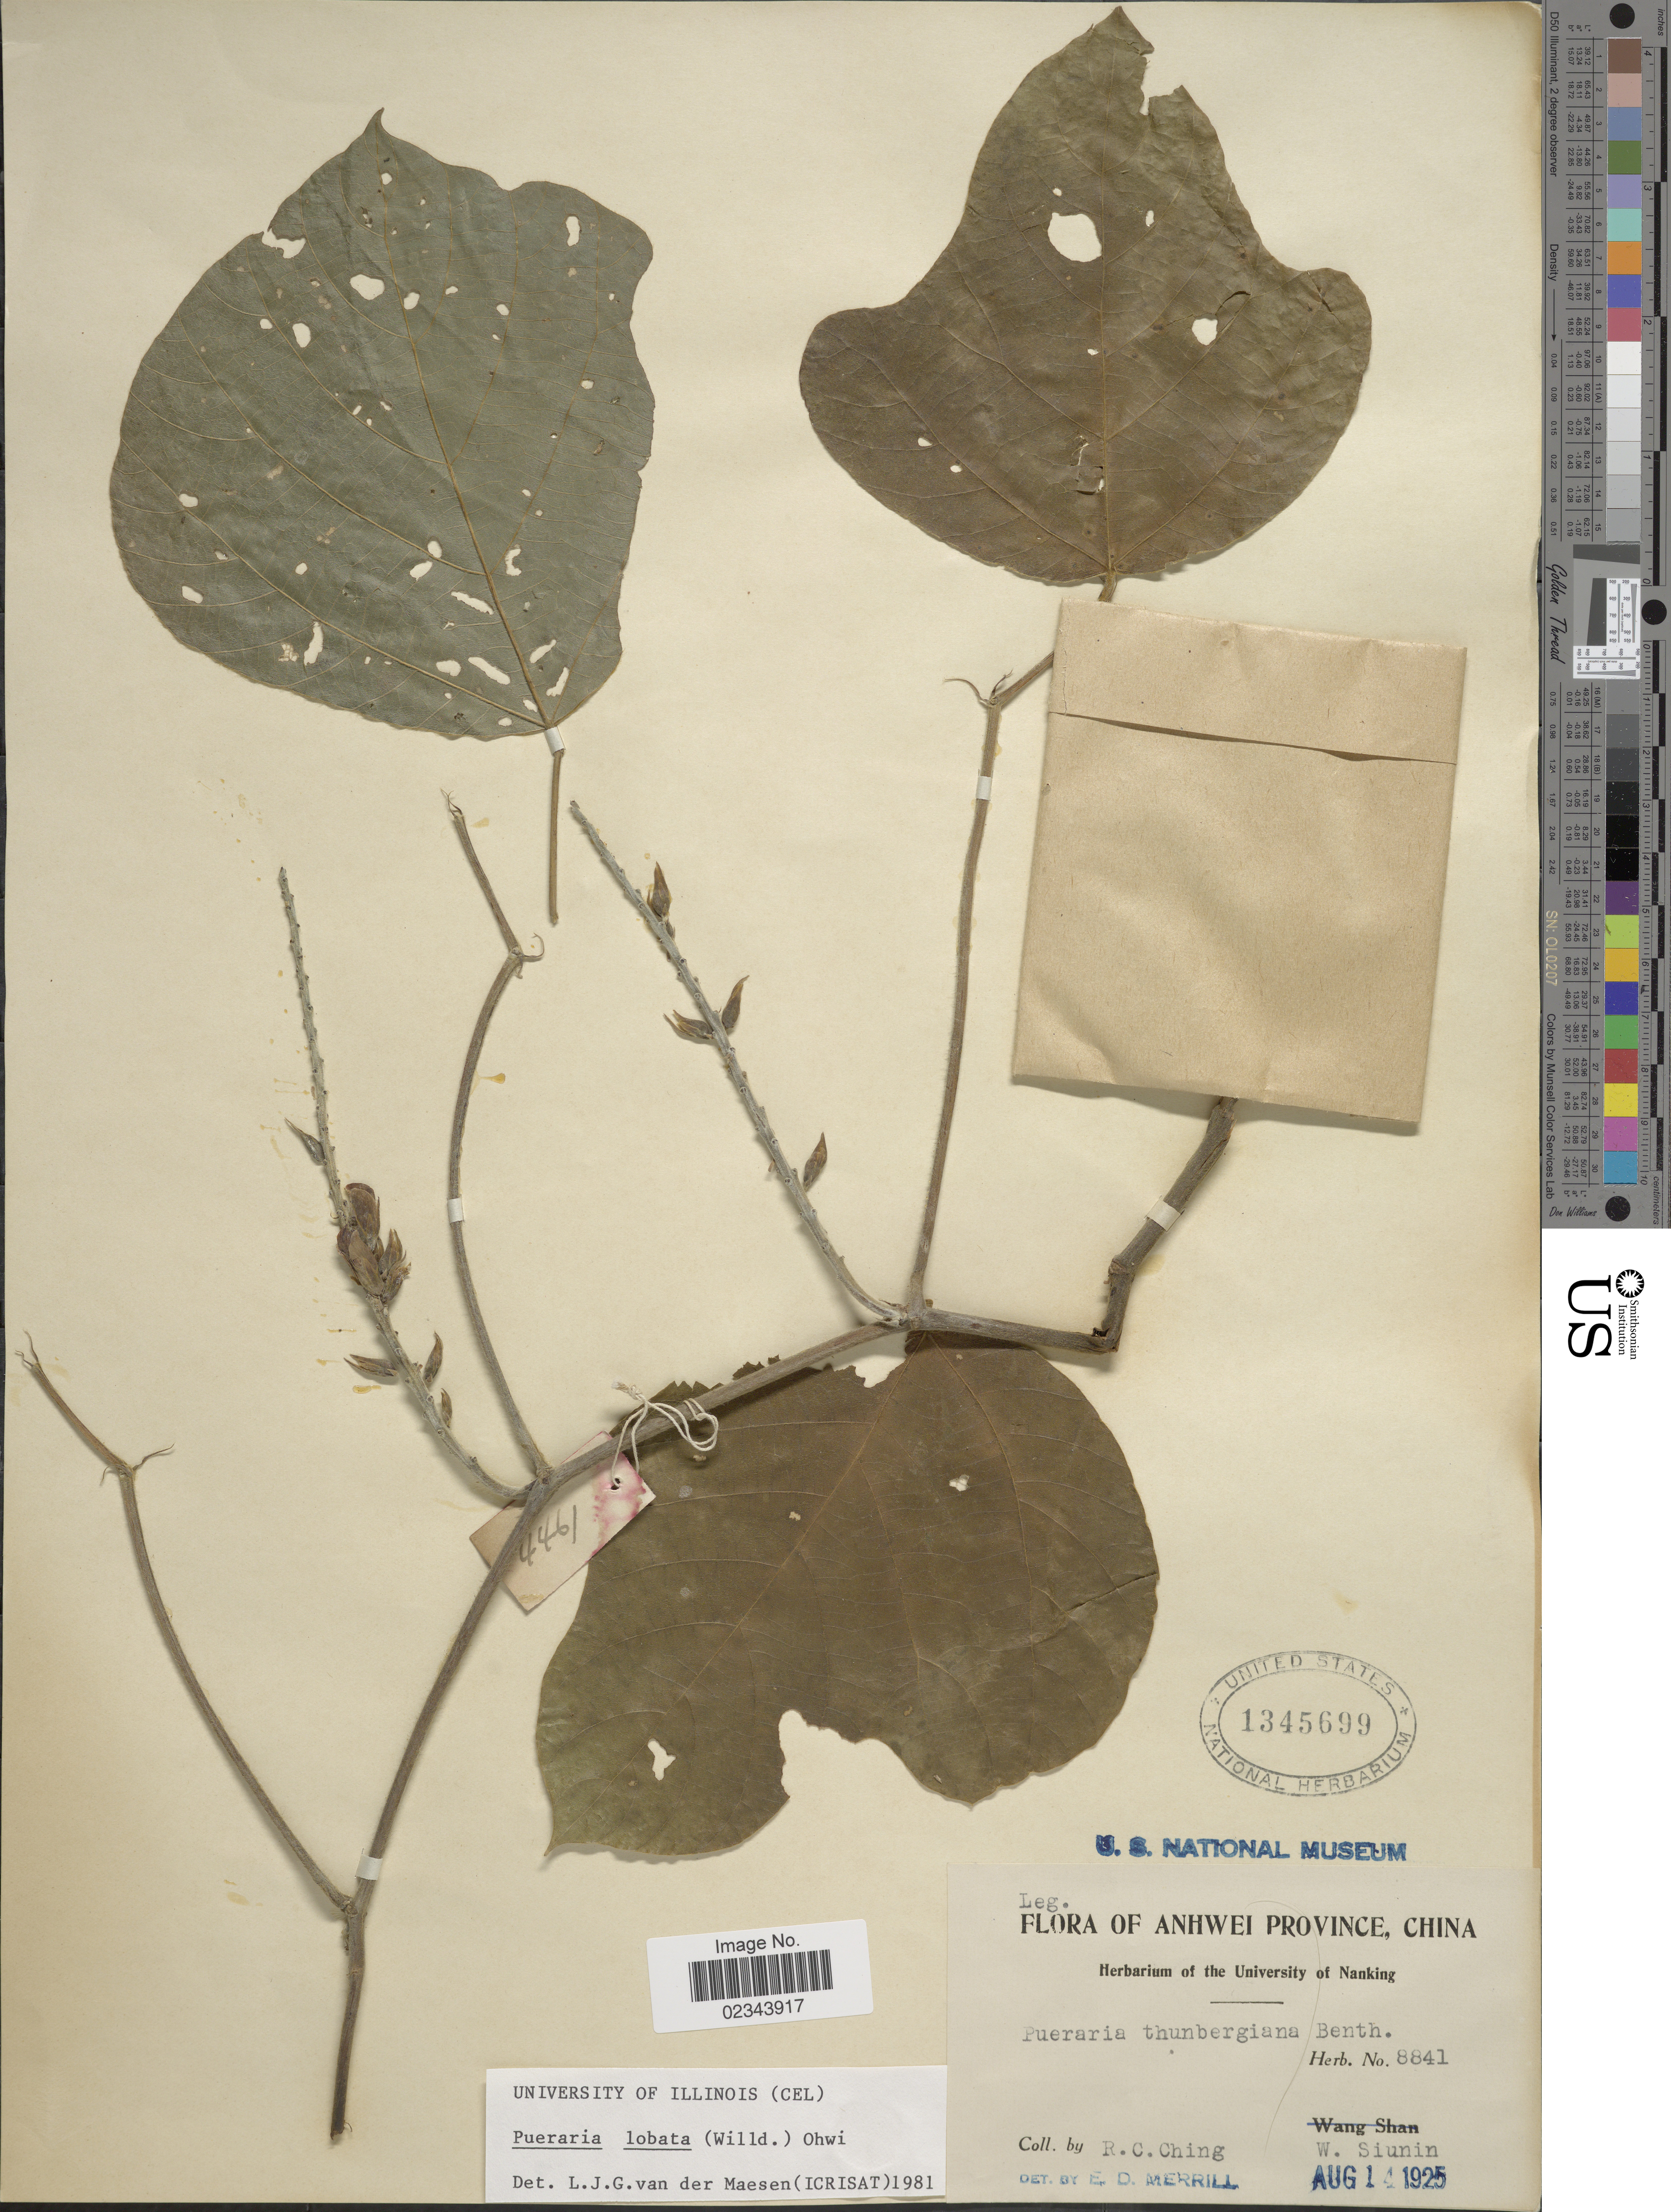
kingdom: Plantae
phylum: Tracheophyta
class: Magnoliopsida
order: Fabales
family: Fabaceae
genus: Pueraria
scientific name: Pueraria lobata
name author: (Willd.) Ohwi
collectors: R. C. Ching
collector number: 8841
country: China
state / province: Anhui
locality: Anhwei Province, W. Siunin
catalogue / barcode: US 1345699